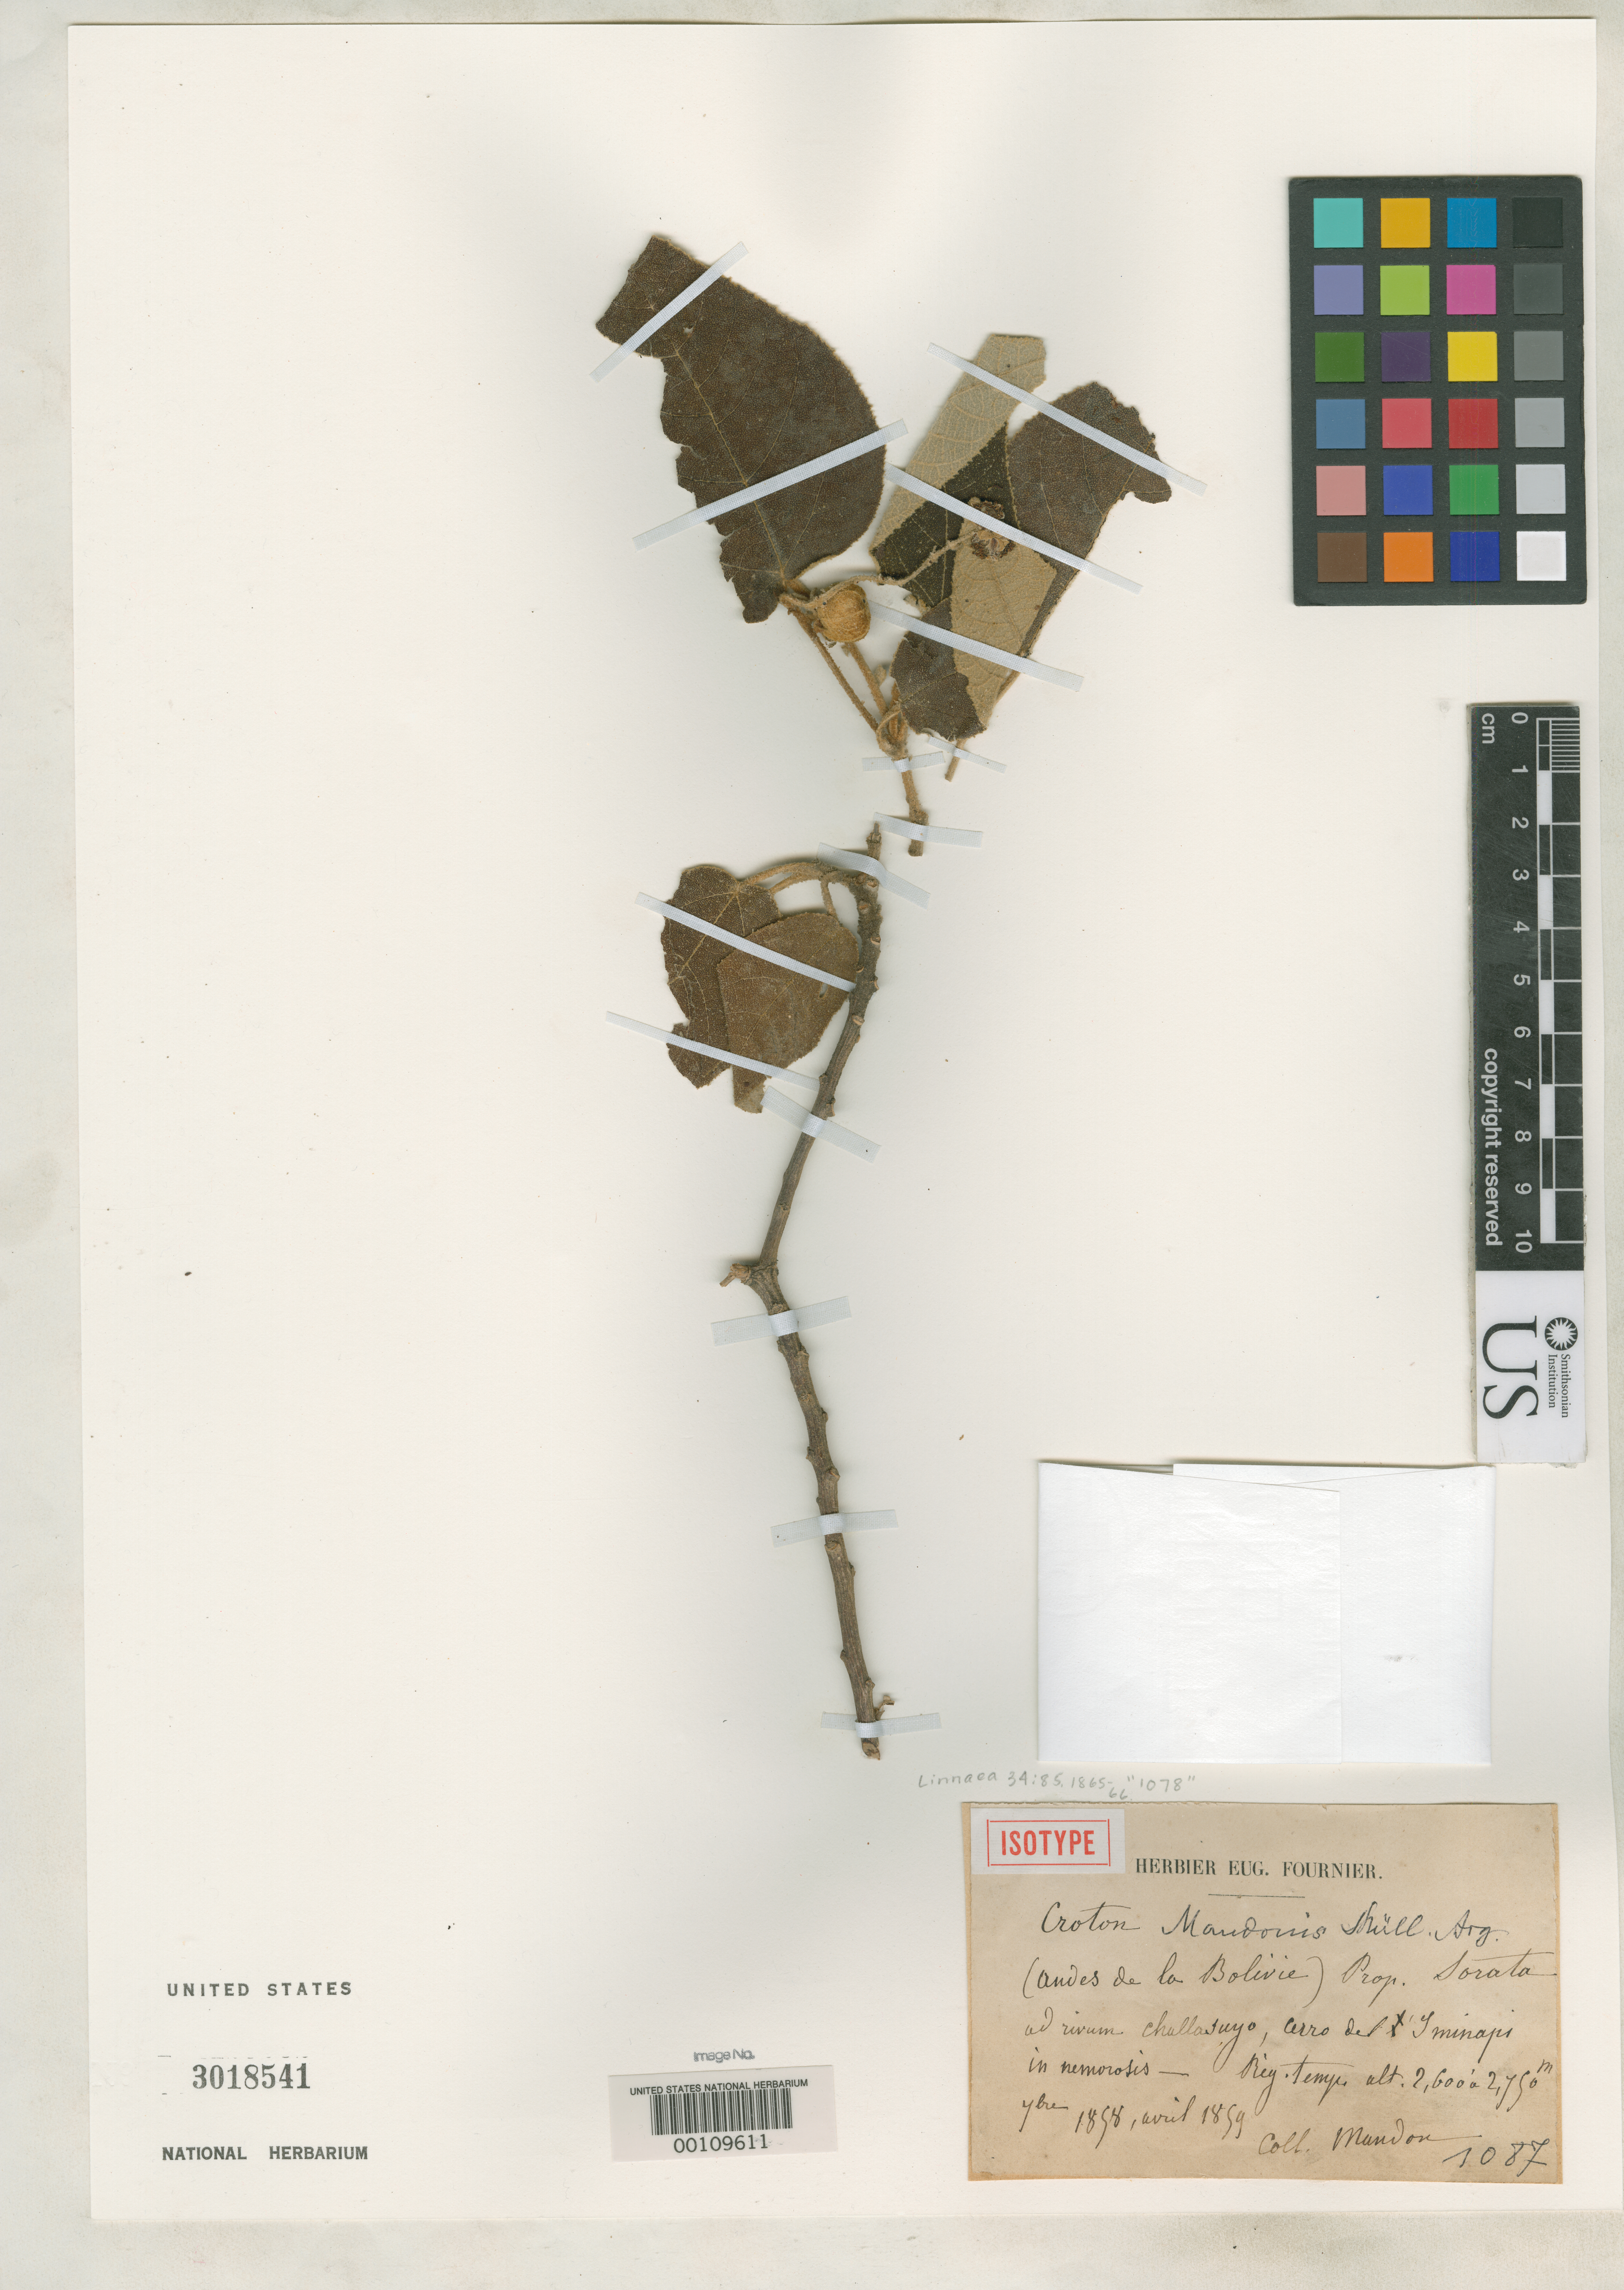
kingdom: Plantae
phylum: Tracheophyta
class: Magnoliopsida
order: Malpighiales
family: Euphorbiaceae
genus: Croton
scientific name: Croton mandonis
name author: Müll. Arg.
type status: Isotype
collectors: G. Mandon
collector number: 1087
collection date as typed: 1858 or -- --- 1859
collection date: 1858 or 1859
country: Bolivia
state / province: La Paz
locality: Near Sorata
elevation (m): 2652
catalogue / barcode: US 3018541